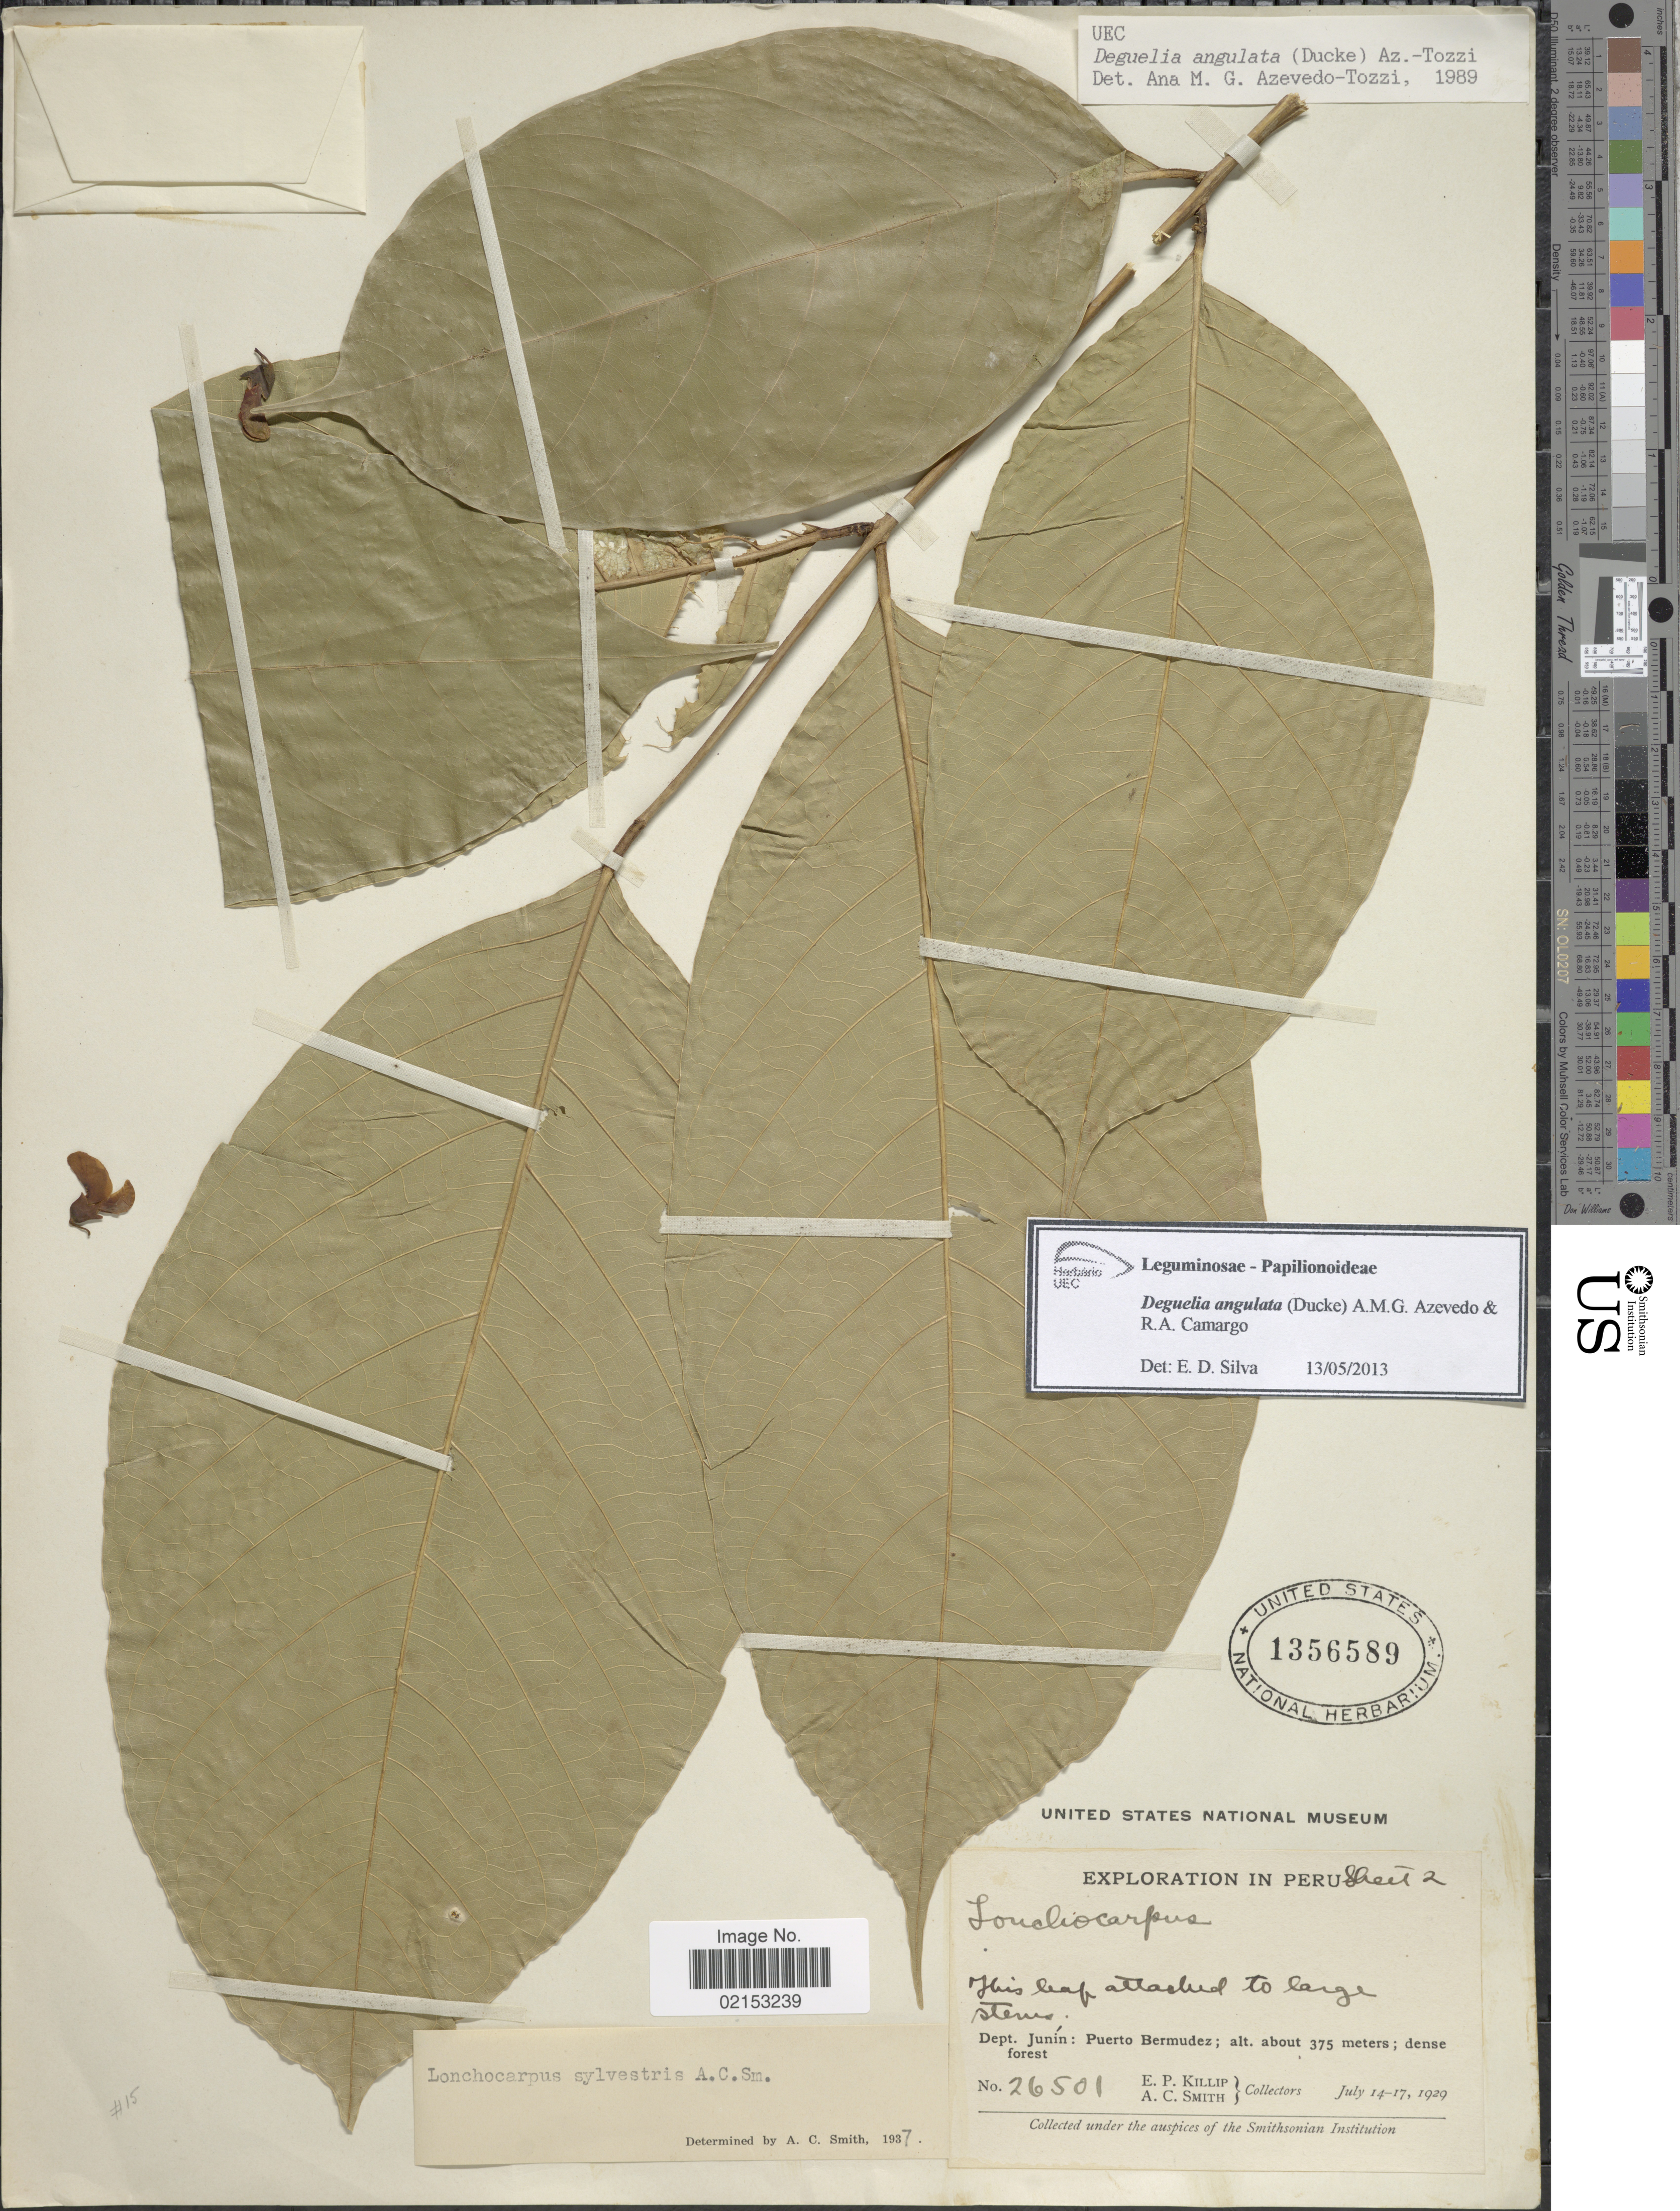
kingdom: Plantae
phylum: Tracheophyta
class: Magnoliopsida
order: Fabales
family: Fabaceae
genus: Deguelia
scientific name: Deguelia angulata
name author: (Ducke) A.M.G. Azevedo & R.A. Camargo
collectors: E. P. Killip & A. C. Smith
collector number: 26501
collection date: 1929-07-14/1929-07-17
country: Peru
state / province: Junín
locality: Puerto Bermudez.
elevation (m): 375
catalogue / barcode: US 1356589